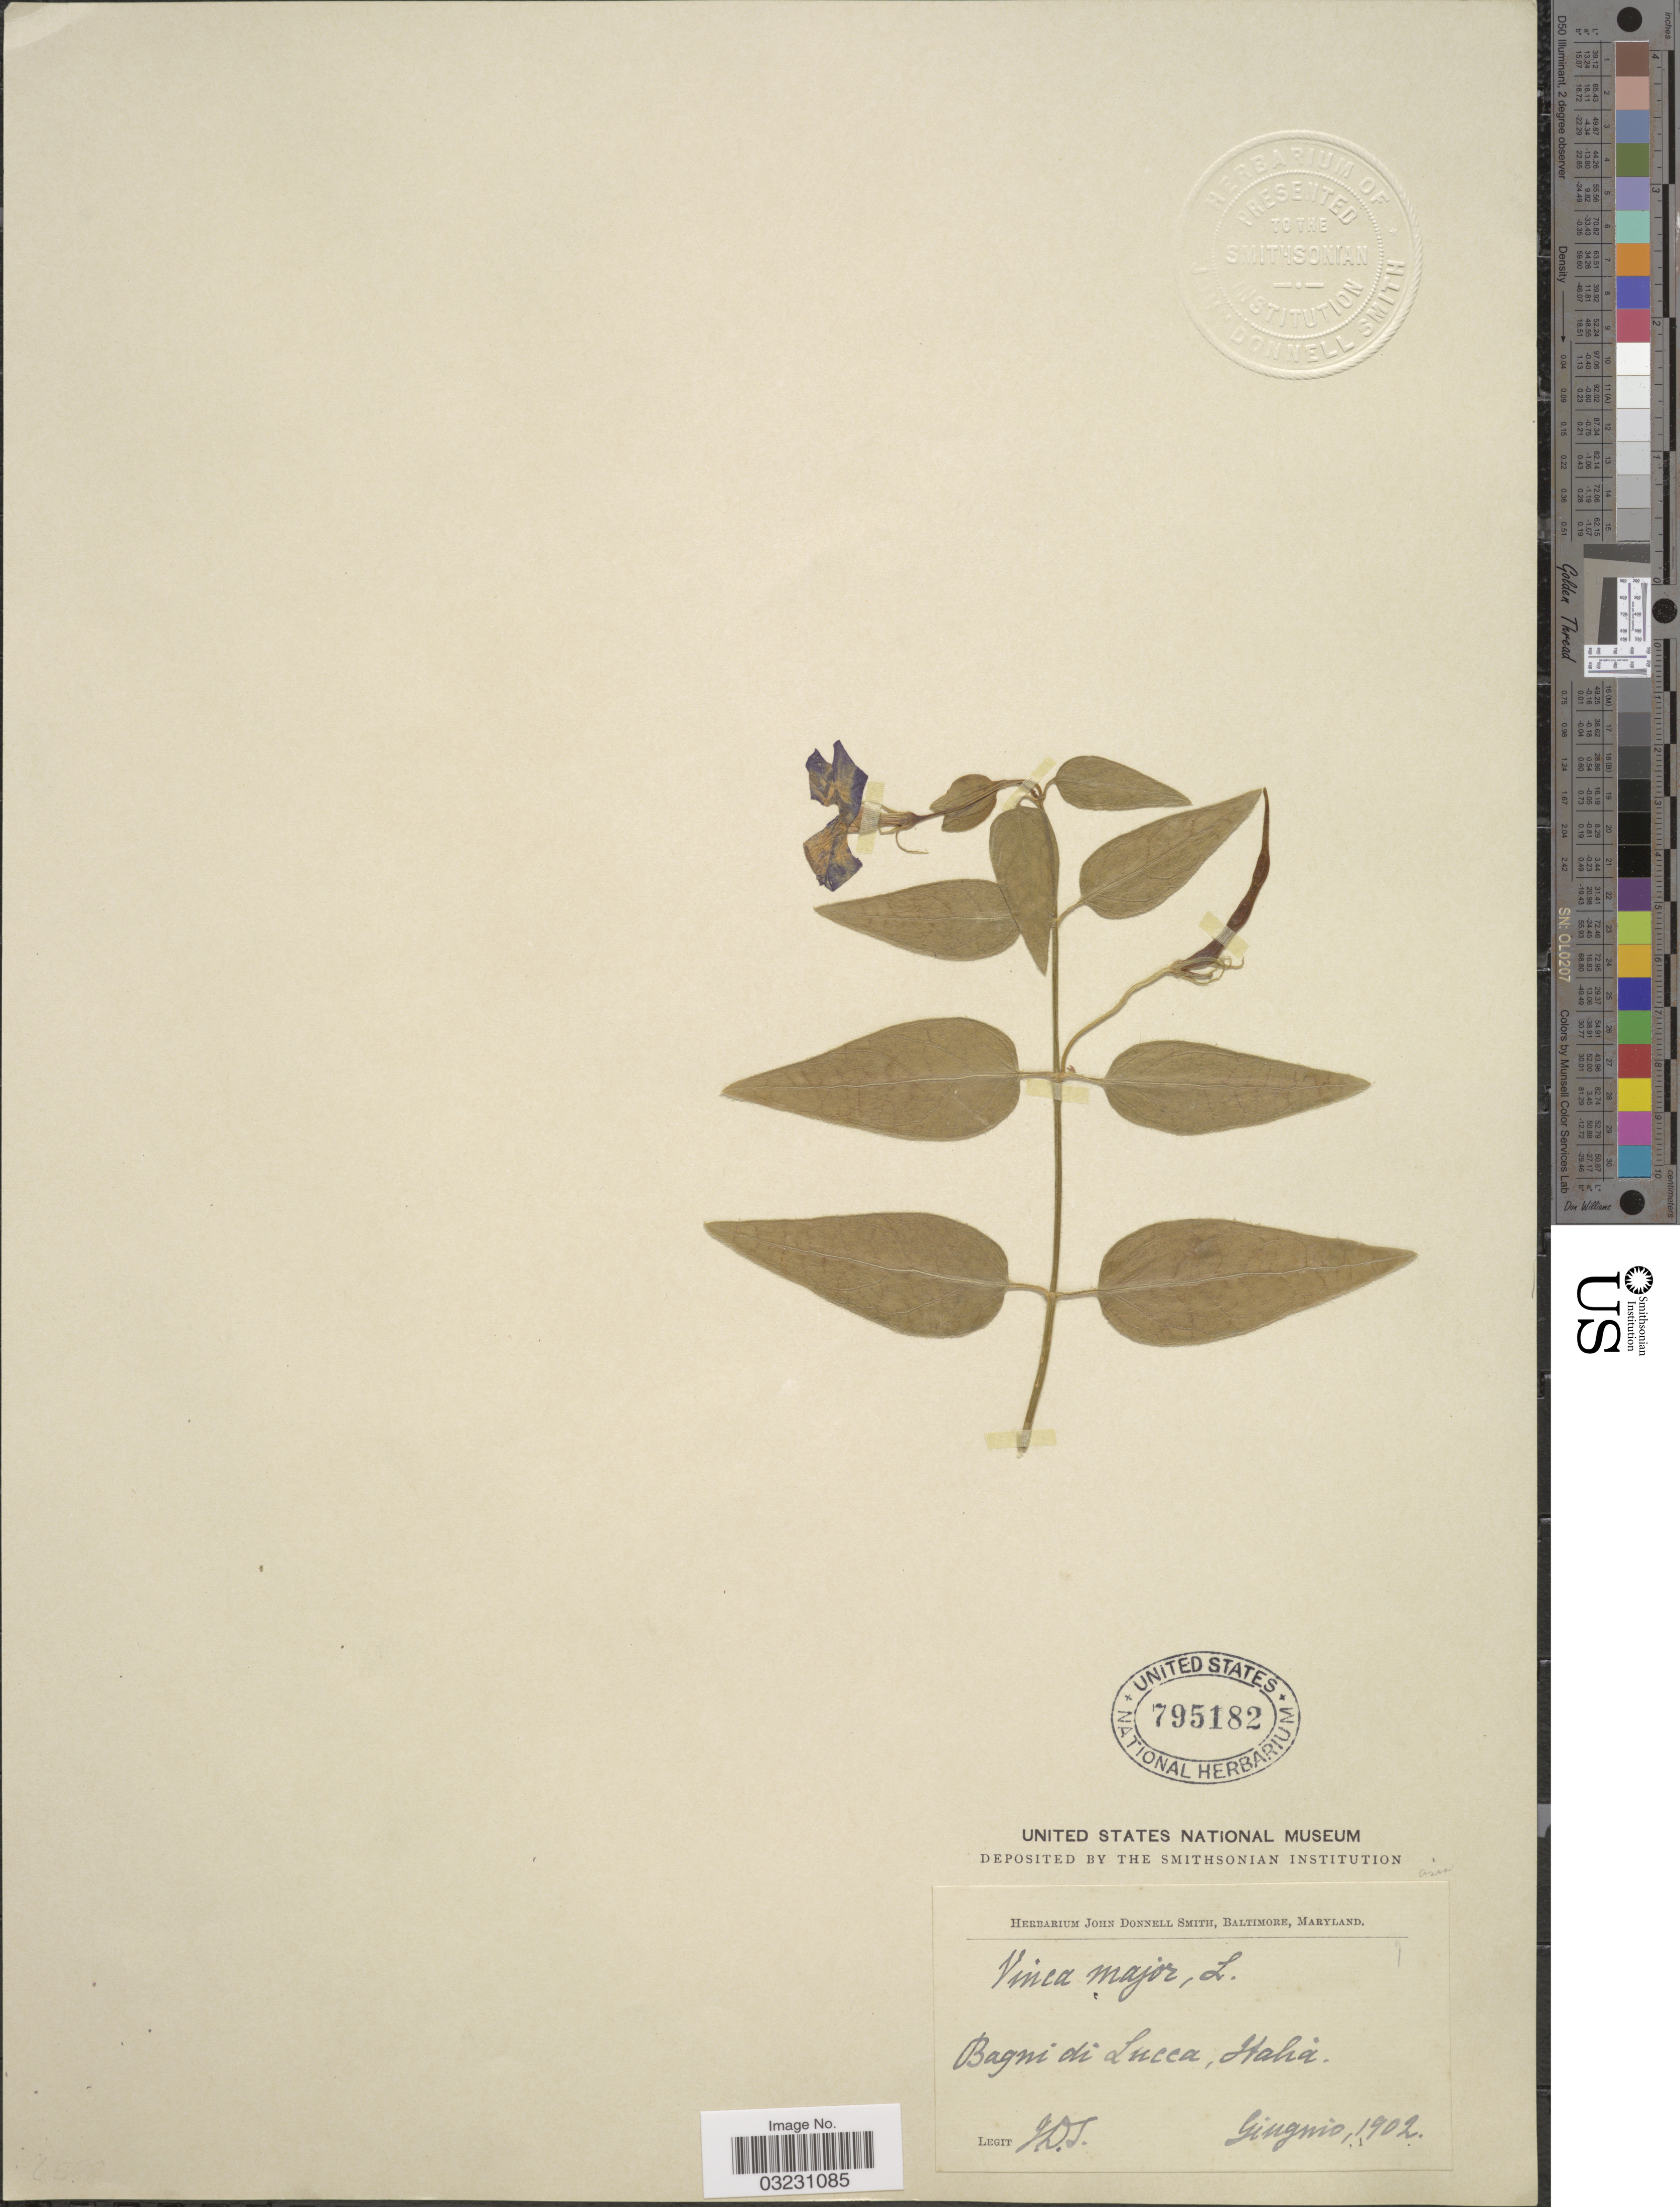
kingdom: Plantae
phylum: Tracheophyta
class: Magnoliopsida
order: Gentianales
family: Apocynaceae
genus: Vinca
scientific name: Vinca major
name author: L.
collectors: J. Donnell Smith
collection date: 1902-06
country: Italy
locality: Bagni di Lucca.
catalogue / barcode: US 795182